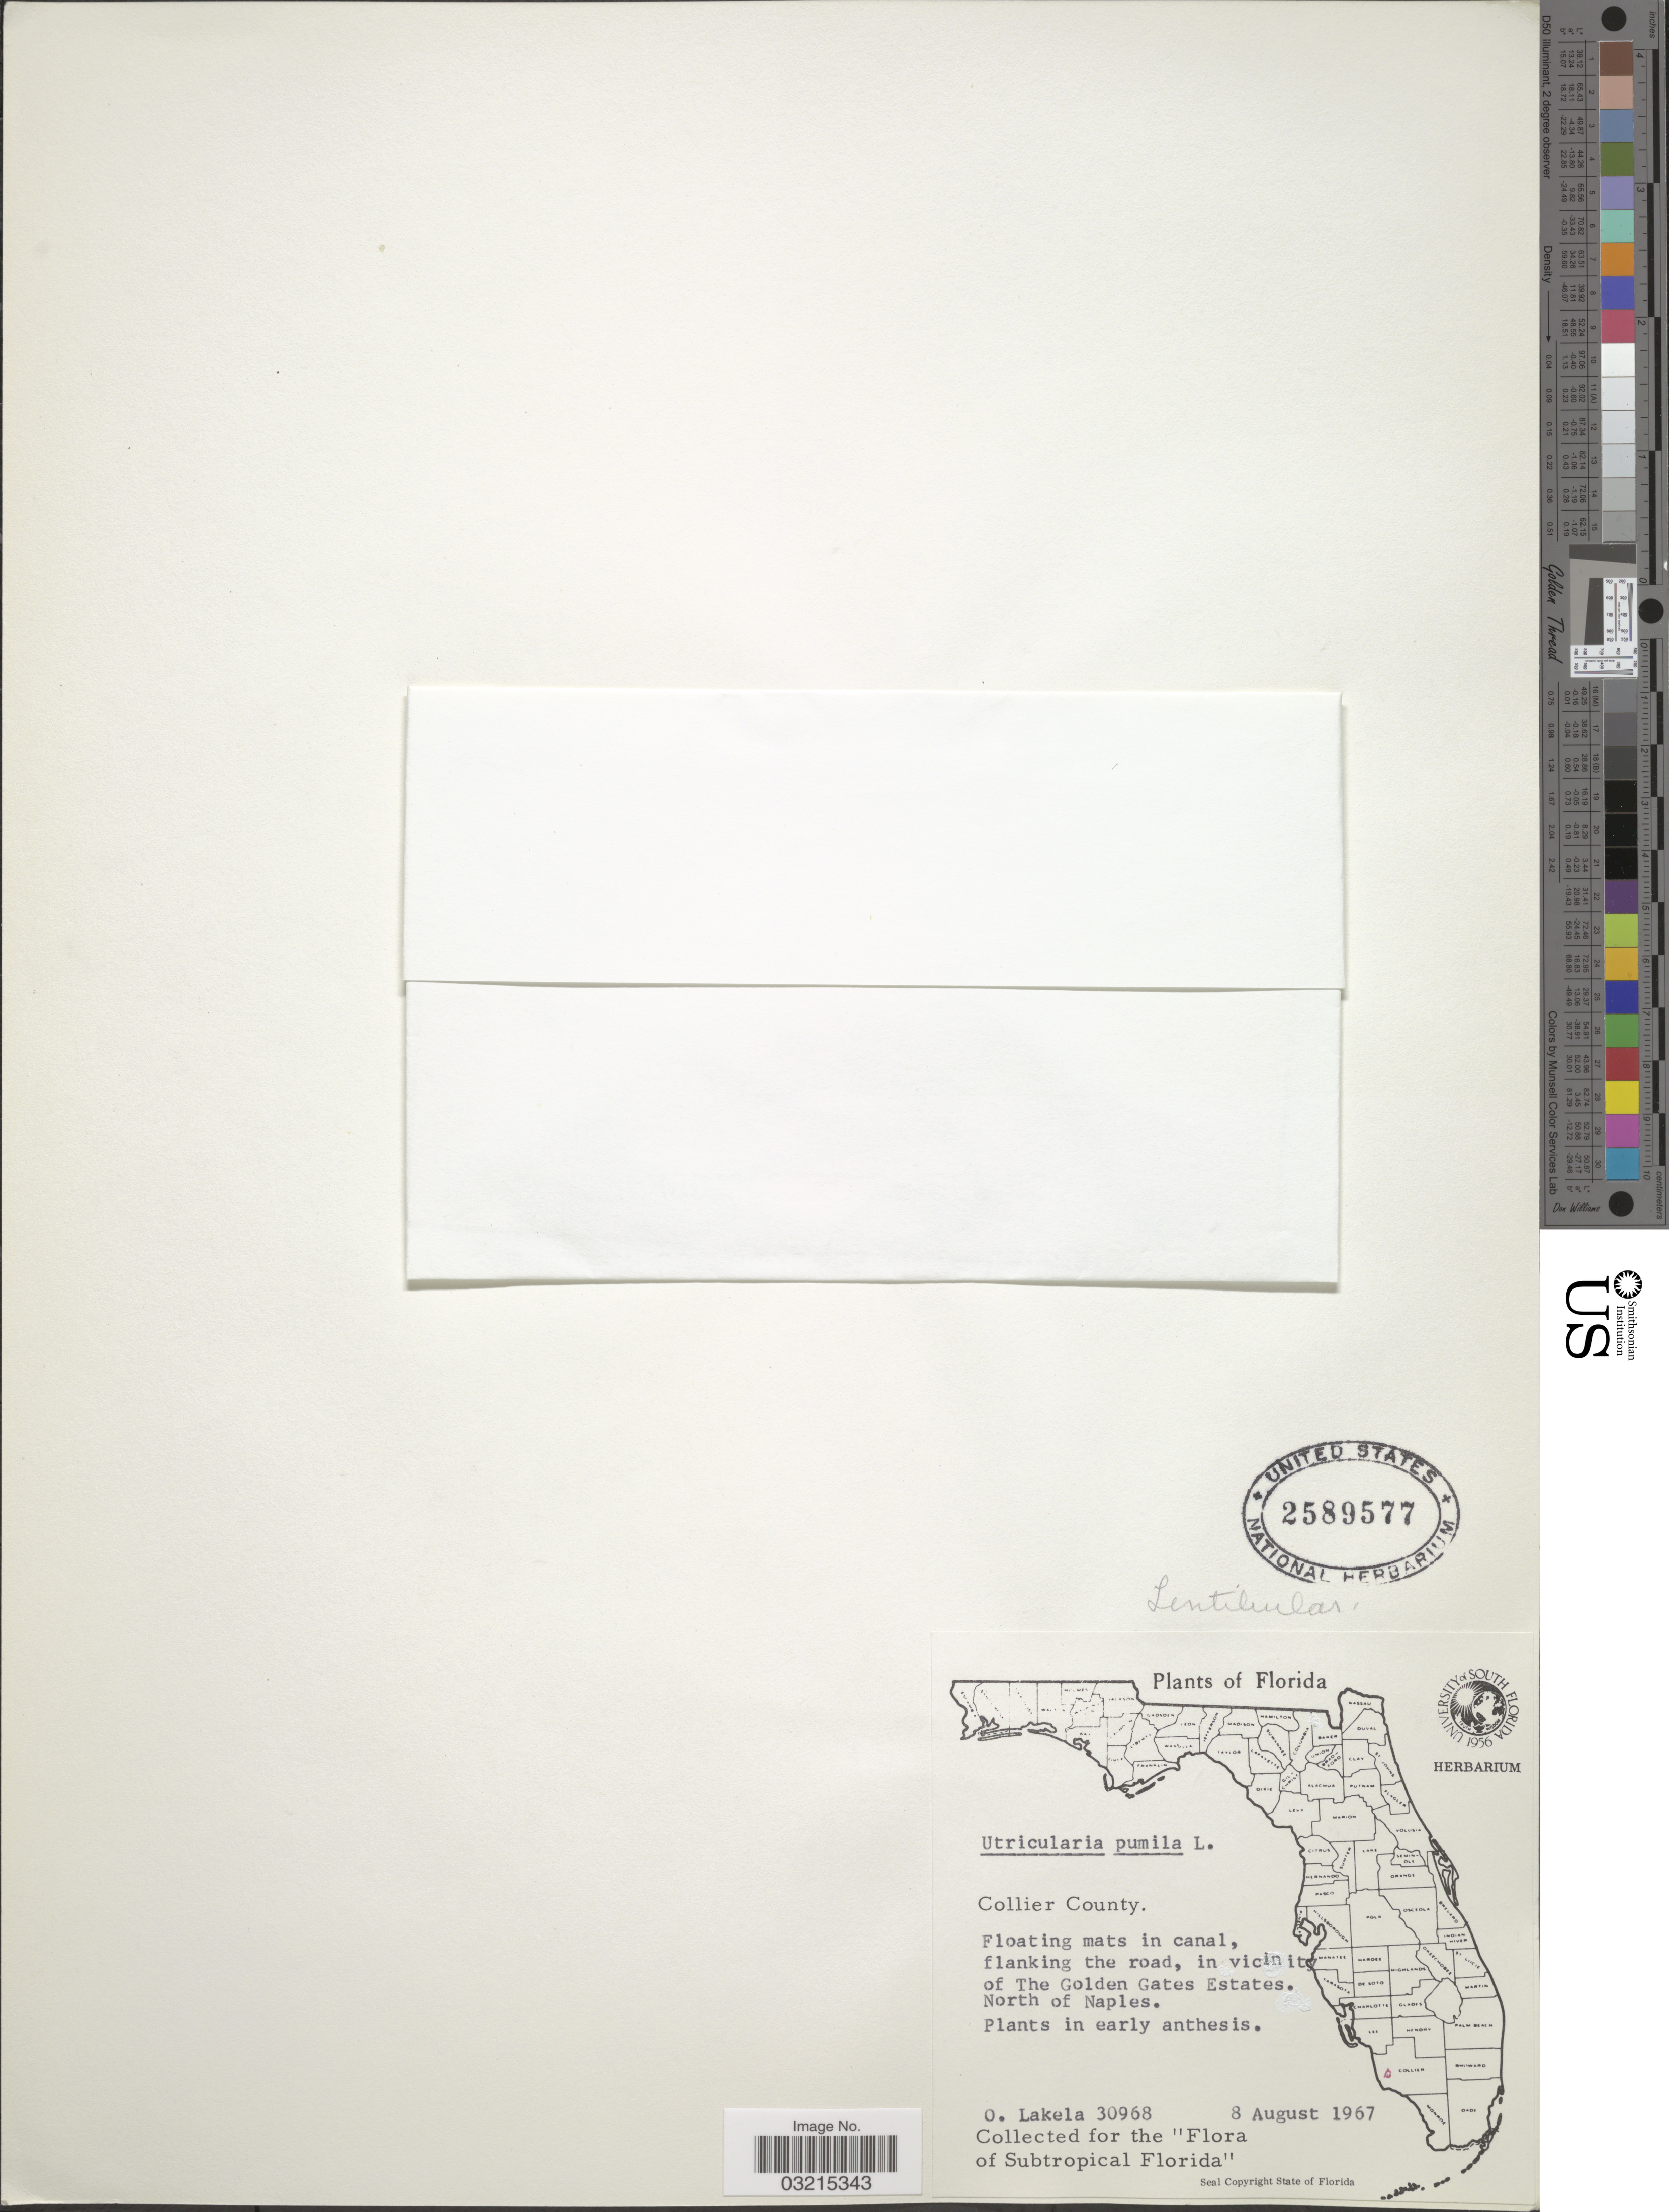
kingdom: Plantae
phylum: Tracheophyta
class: Magnoliopsida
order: Lamiales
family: Lentibulariaceae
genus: Utricularia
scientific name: Utricularia pumila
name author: Walter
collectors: O. Lakela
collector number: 30968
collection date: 1967-08-08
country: United States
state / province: Florida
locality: Collier County. Floating mats in canal, flanking the road, in vicinity of the Golden Gates Estates. North of Naples.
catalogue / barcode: US 2589577